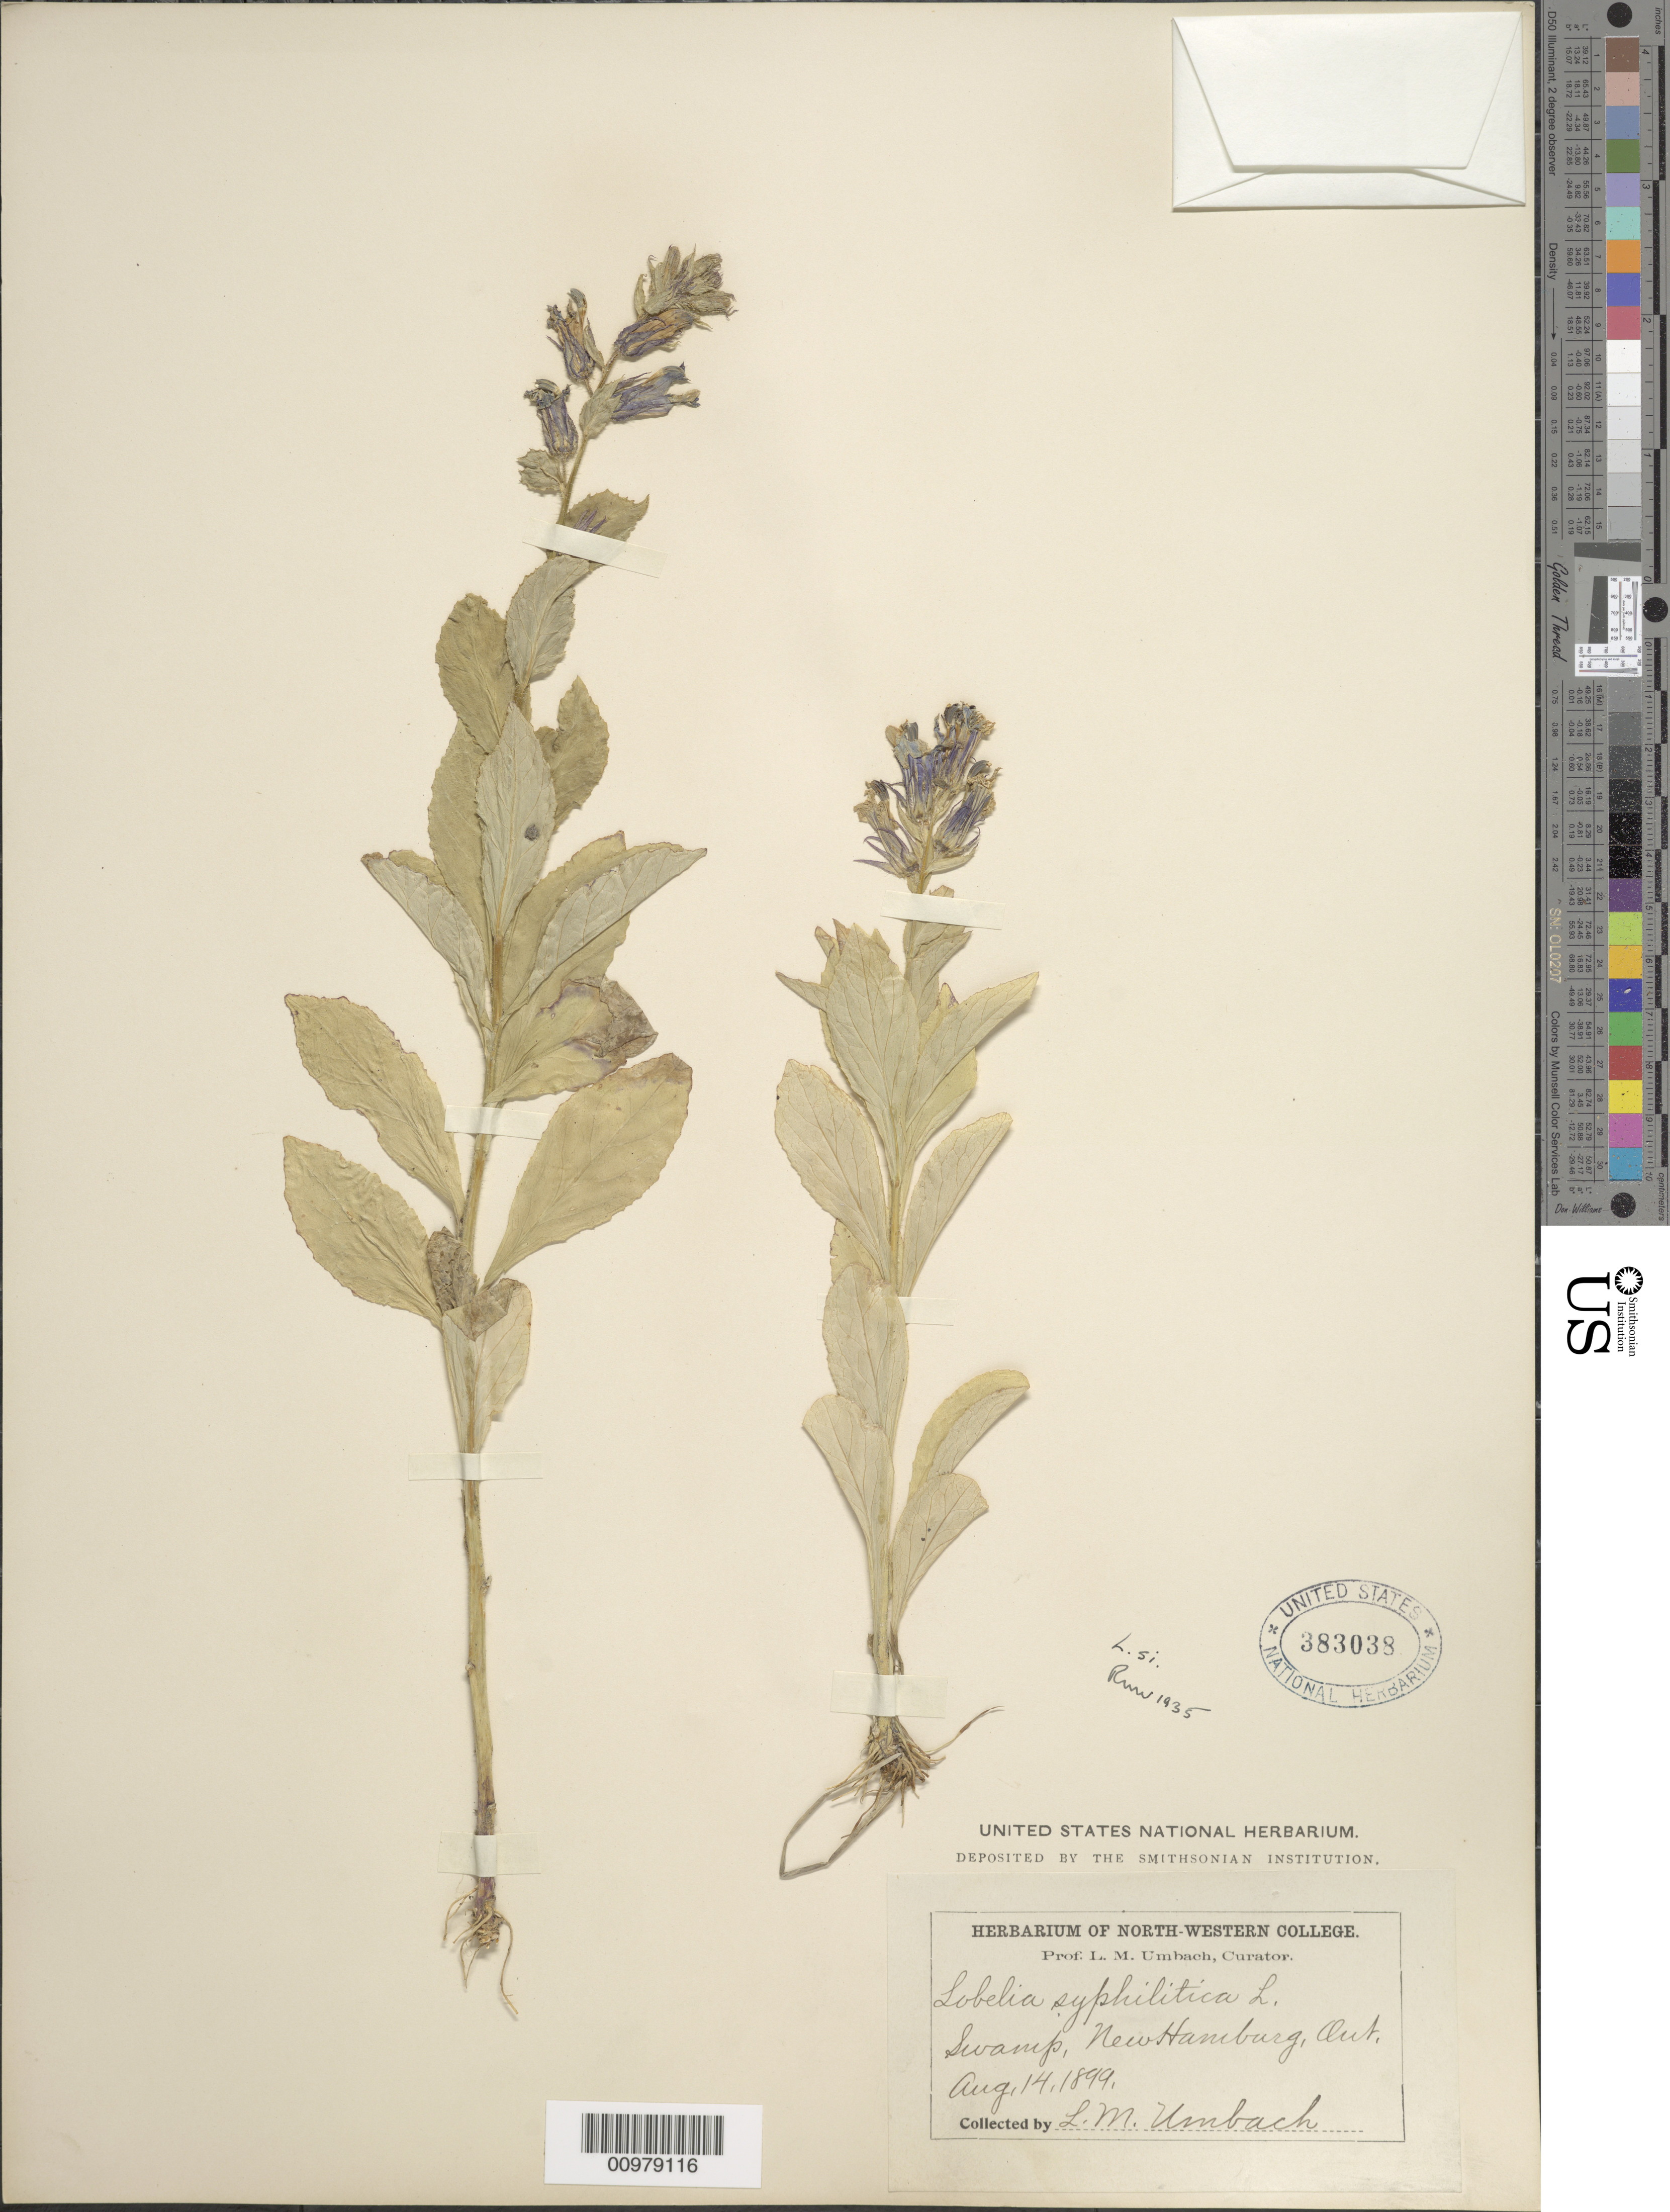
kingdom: Plantae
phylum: Tracheophyta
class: Magnoliopsida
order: Asterales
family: Campanulaceae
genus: Lobelia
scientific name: Lobelia siphilitica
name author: L.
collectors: L. M. Umbach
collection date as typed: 14 Aug 1899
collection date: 1899-08-14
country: Canada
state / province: Ontario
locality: New Hamburg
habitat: swamp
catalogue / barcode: US 383038